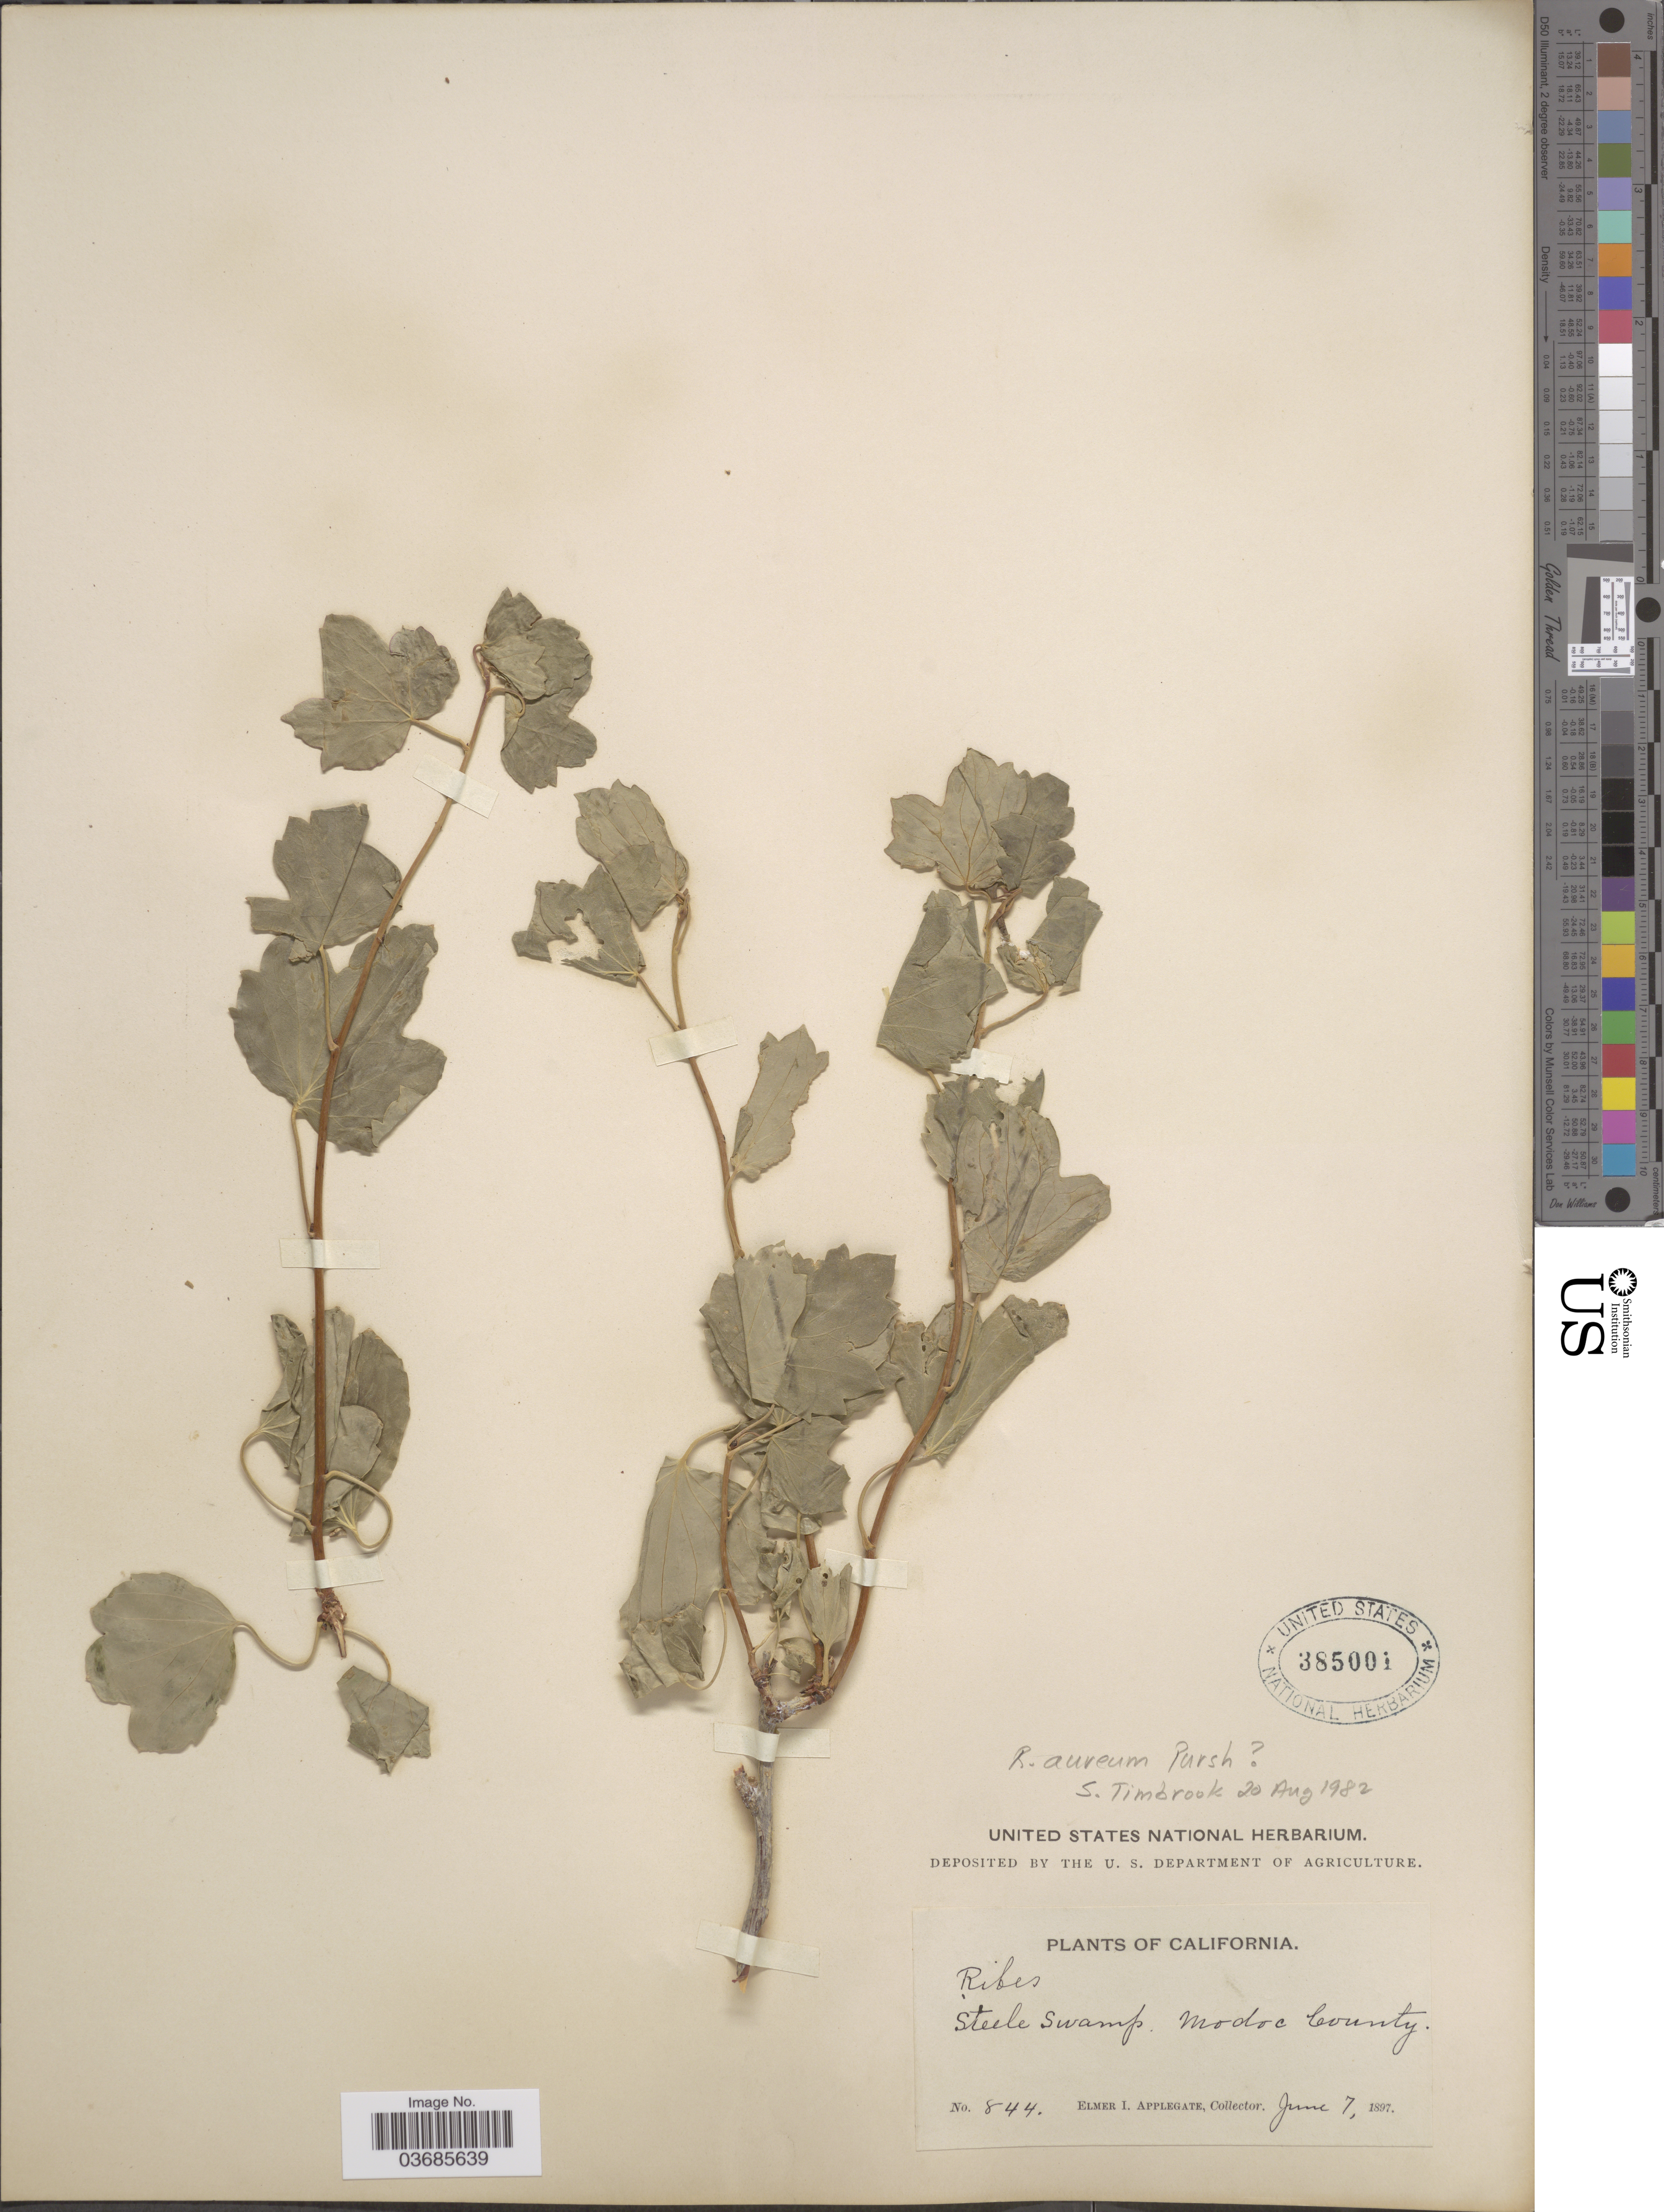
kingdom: Plantae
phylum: Tracheophyta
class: Magnoliopsida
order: Saxifragales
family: Grossulariaceae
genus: Ribes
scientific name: Ribes aureum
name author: Pursh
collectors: E. I. Applegate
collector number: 844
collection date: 1897-06-07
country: United States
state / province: California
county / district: Modoc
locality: Steele Swamp. Modoc County.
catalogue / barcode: US 385001